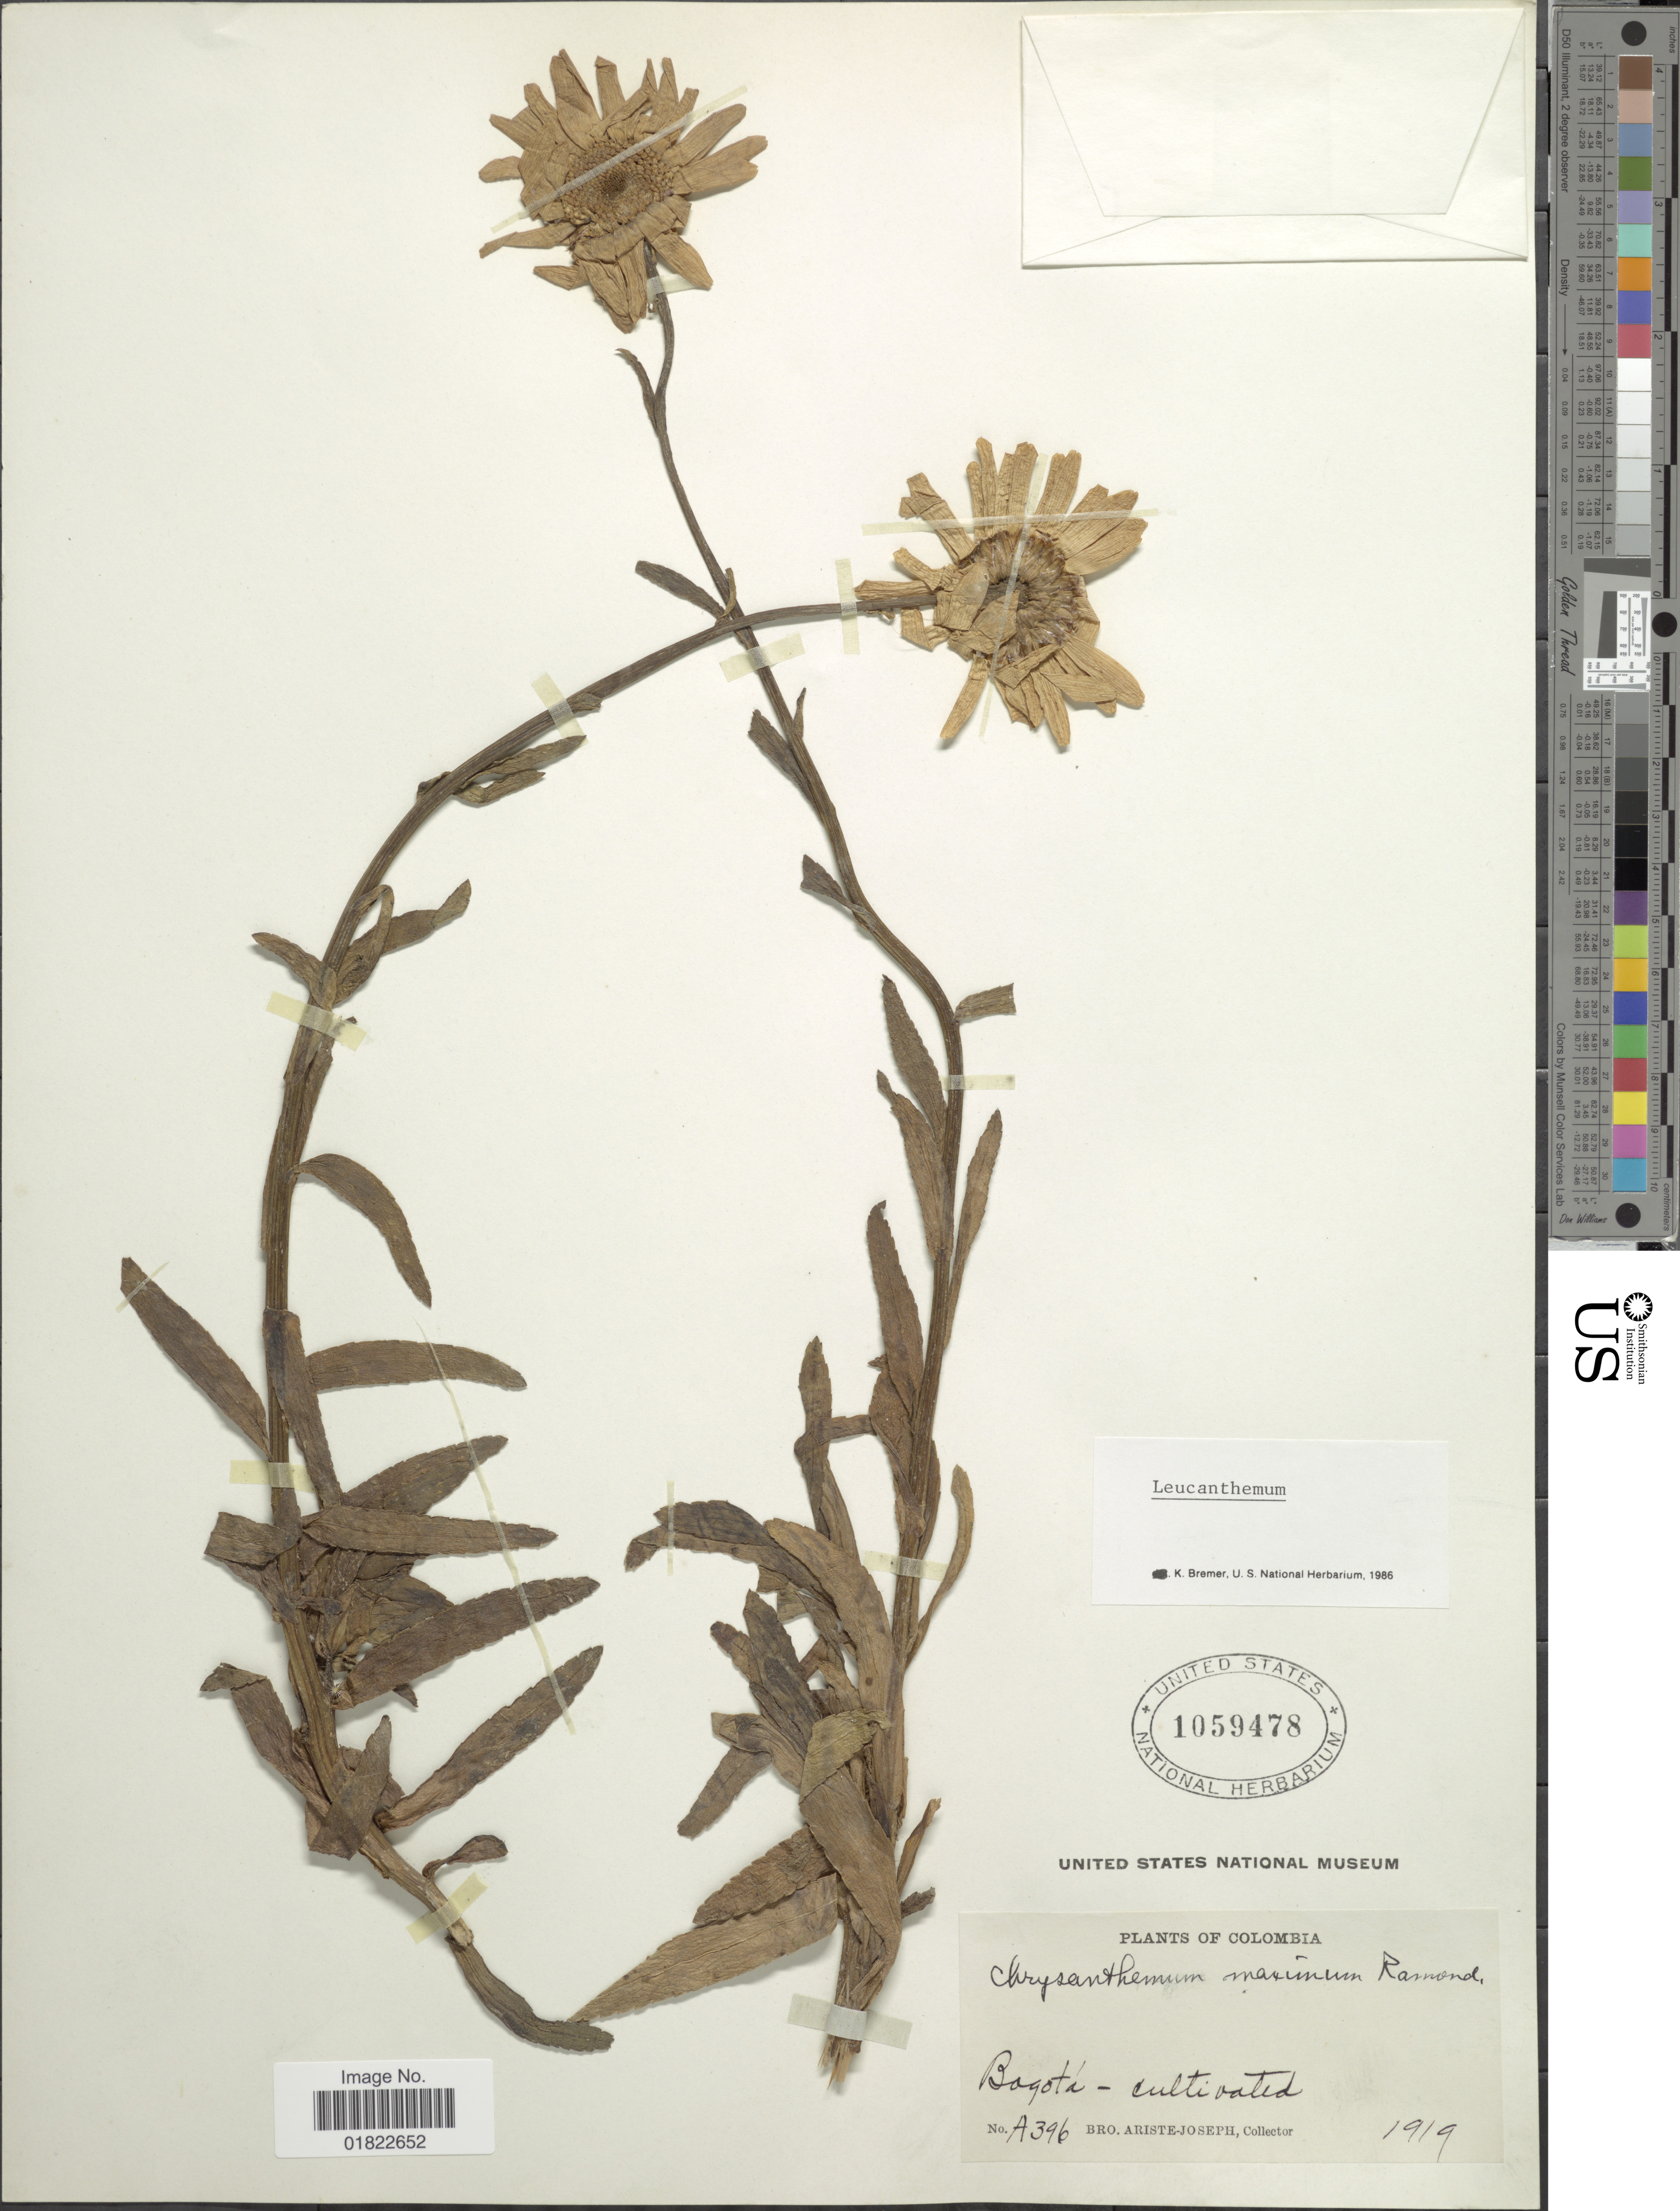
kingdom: Plantae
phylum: Tracheophyta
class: Magnoliopsida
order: Asterales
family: Asteraceae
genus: Leucanthemum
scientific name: Leucanthemum maximum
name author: (Ramond) DC.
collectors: Bro. Ariste-Joseph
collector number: A396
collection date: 1919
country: Colombia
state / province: Bogota D.C.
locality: Bogota.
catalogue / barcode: US 1059478